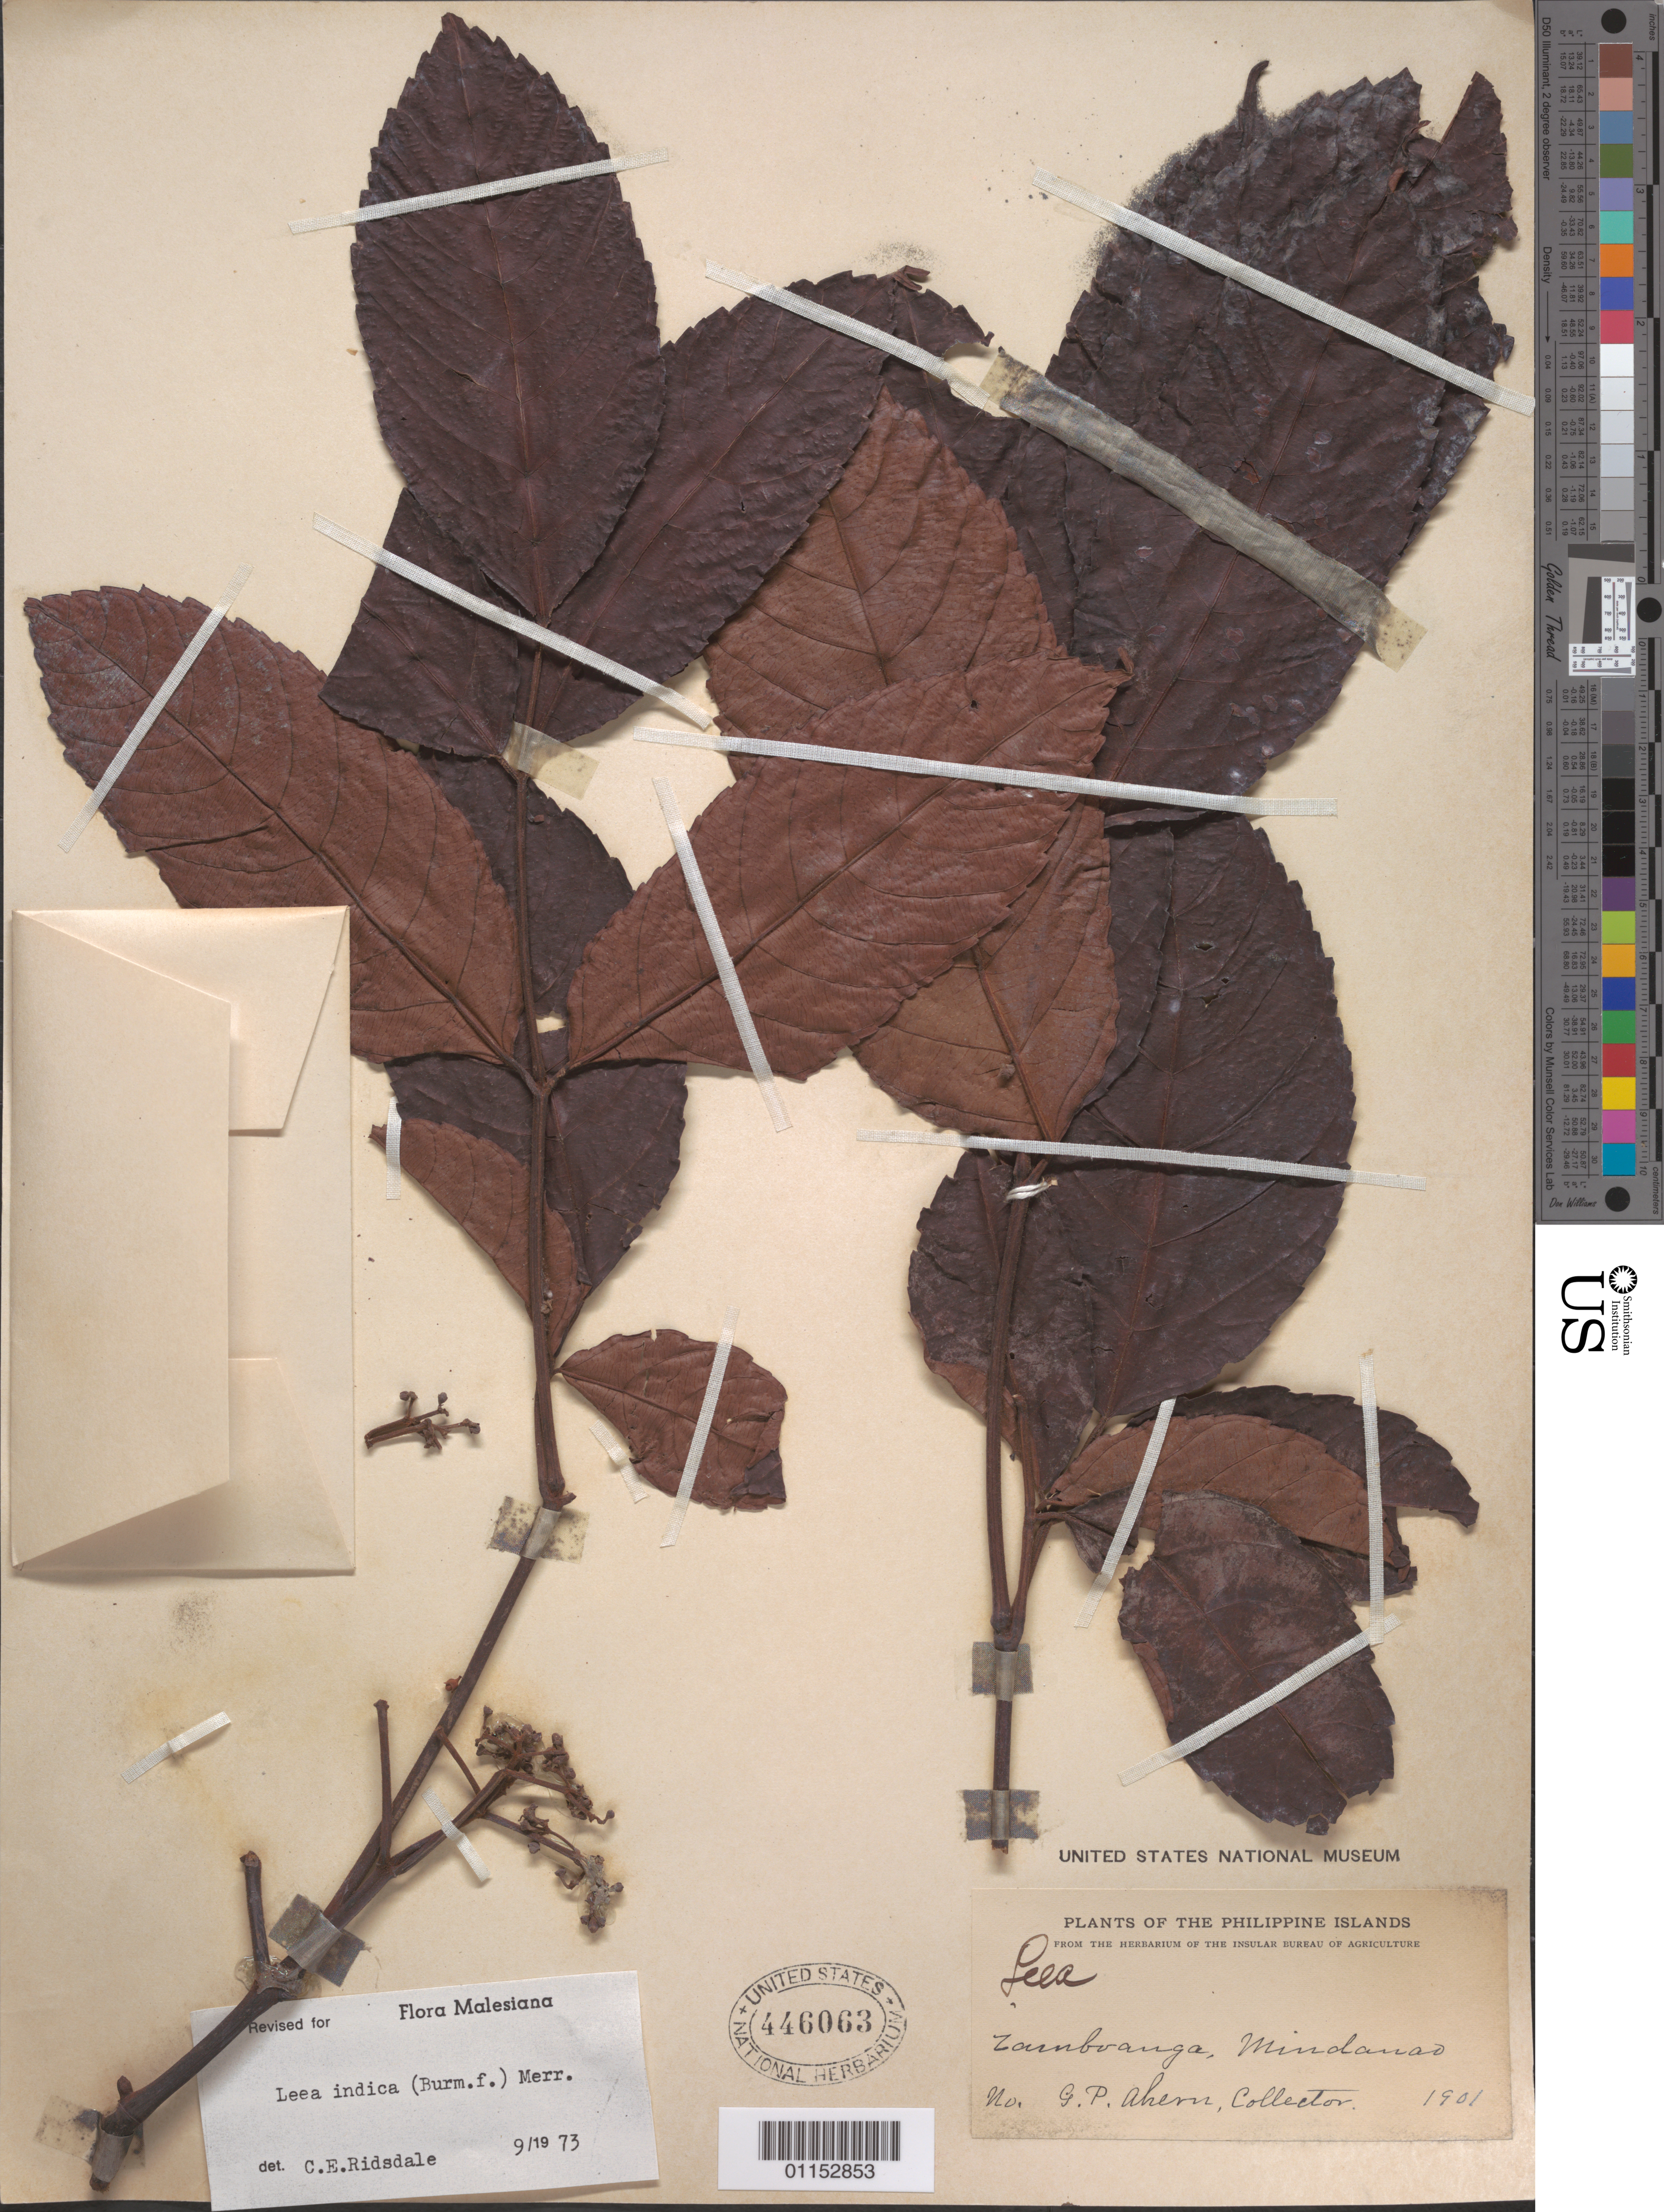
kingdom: Plantae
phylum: Tracheophyta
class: Magnoliopsida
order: Vitales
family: Vitaceae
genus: Leea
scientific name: Leea indica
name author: (Burm. f.) Merr.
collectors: G. Ahern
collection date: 1901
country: Philippines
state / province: Zamboanga Peninsula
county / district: Zamboanga del Sur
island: Mindanao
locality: Zamboanga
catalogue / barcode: US 446063